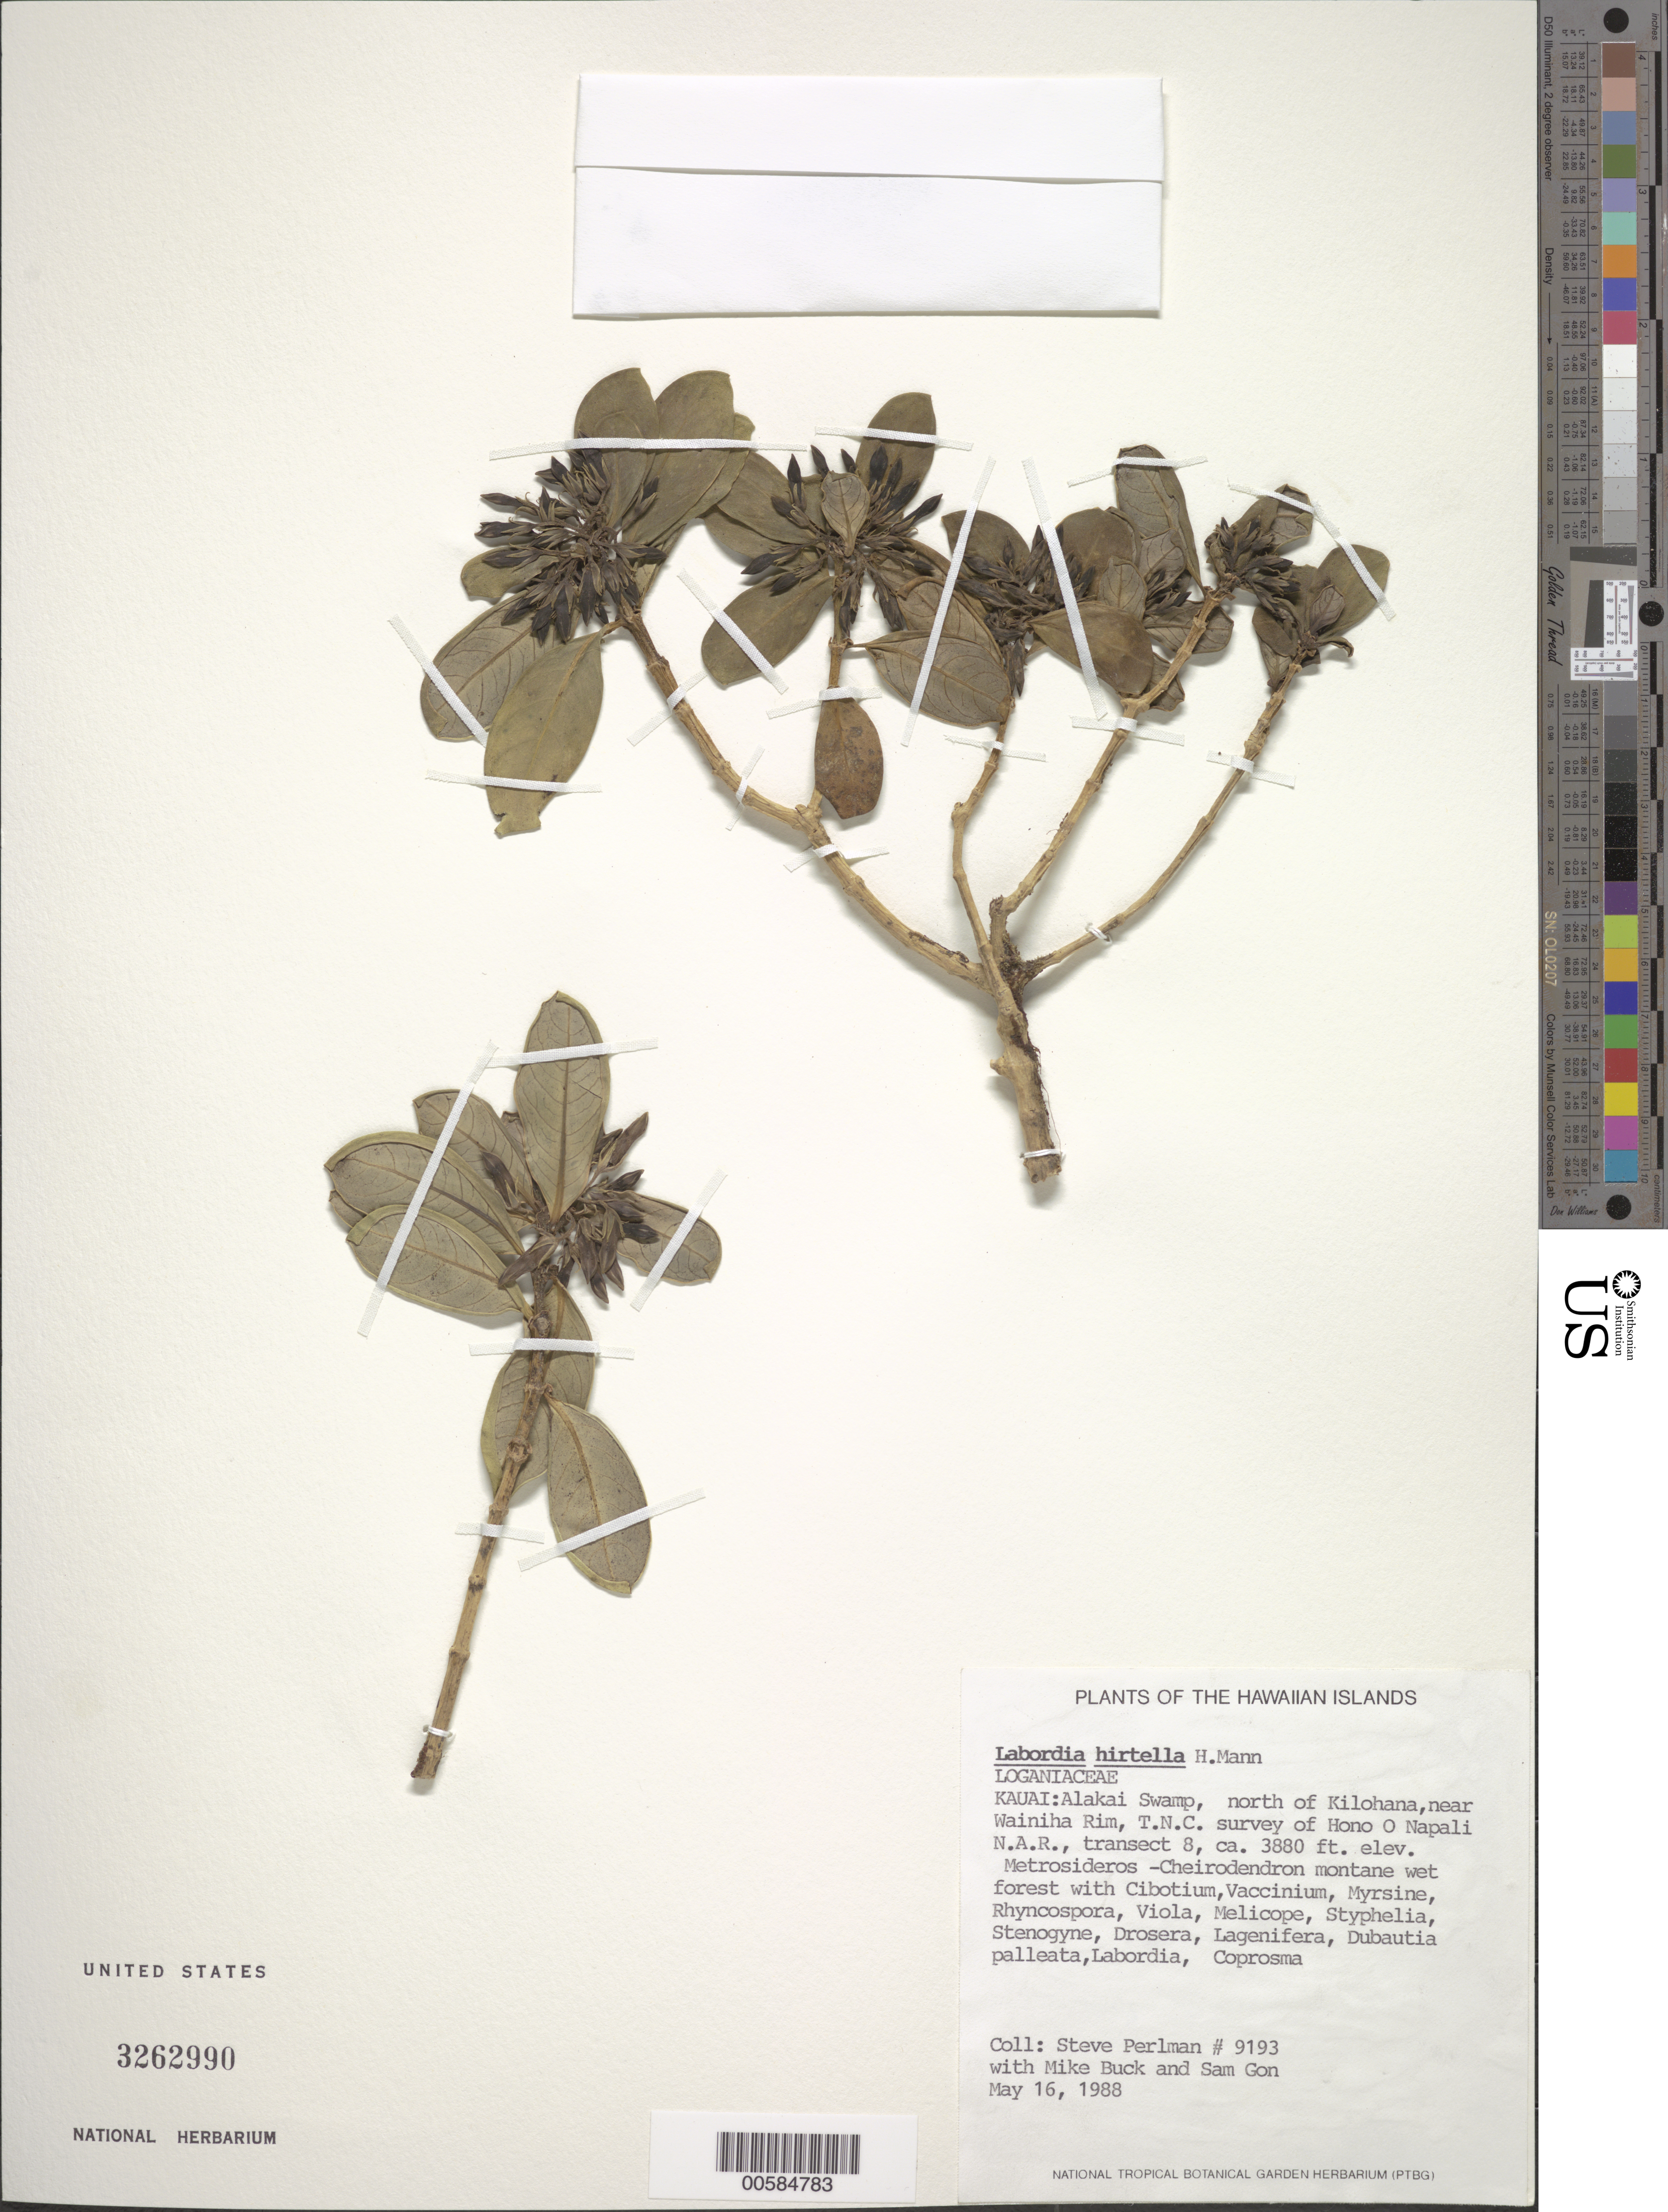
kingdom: Plantae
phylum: Tracheophyta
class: Magnoliopsida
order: Gentianales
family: Loganiaceae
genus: Geniostoma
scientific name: Geniostoma hirtellum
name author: (H. Mann) Byng & Christenh.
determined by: Wagner, W. L., (BOT), Smithsonian Institution - National Museum of Natural History (UNITED STATES)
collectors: S. P. Perlman, M. Buck & S. Gon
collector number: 9193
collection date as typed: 16 May 1988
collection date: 1988-05-16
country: United States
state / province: Hawaii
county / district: Kauai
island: Kaua'i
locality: Alakai Swamp, N of Kilohana, near Wainiha Rim, T.N.C. survey of Hono O Napali N.A.R., transect 8.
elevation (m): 1183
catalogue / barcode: US 3262990